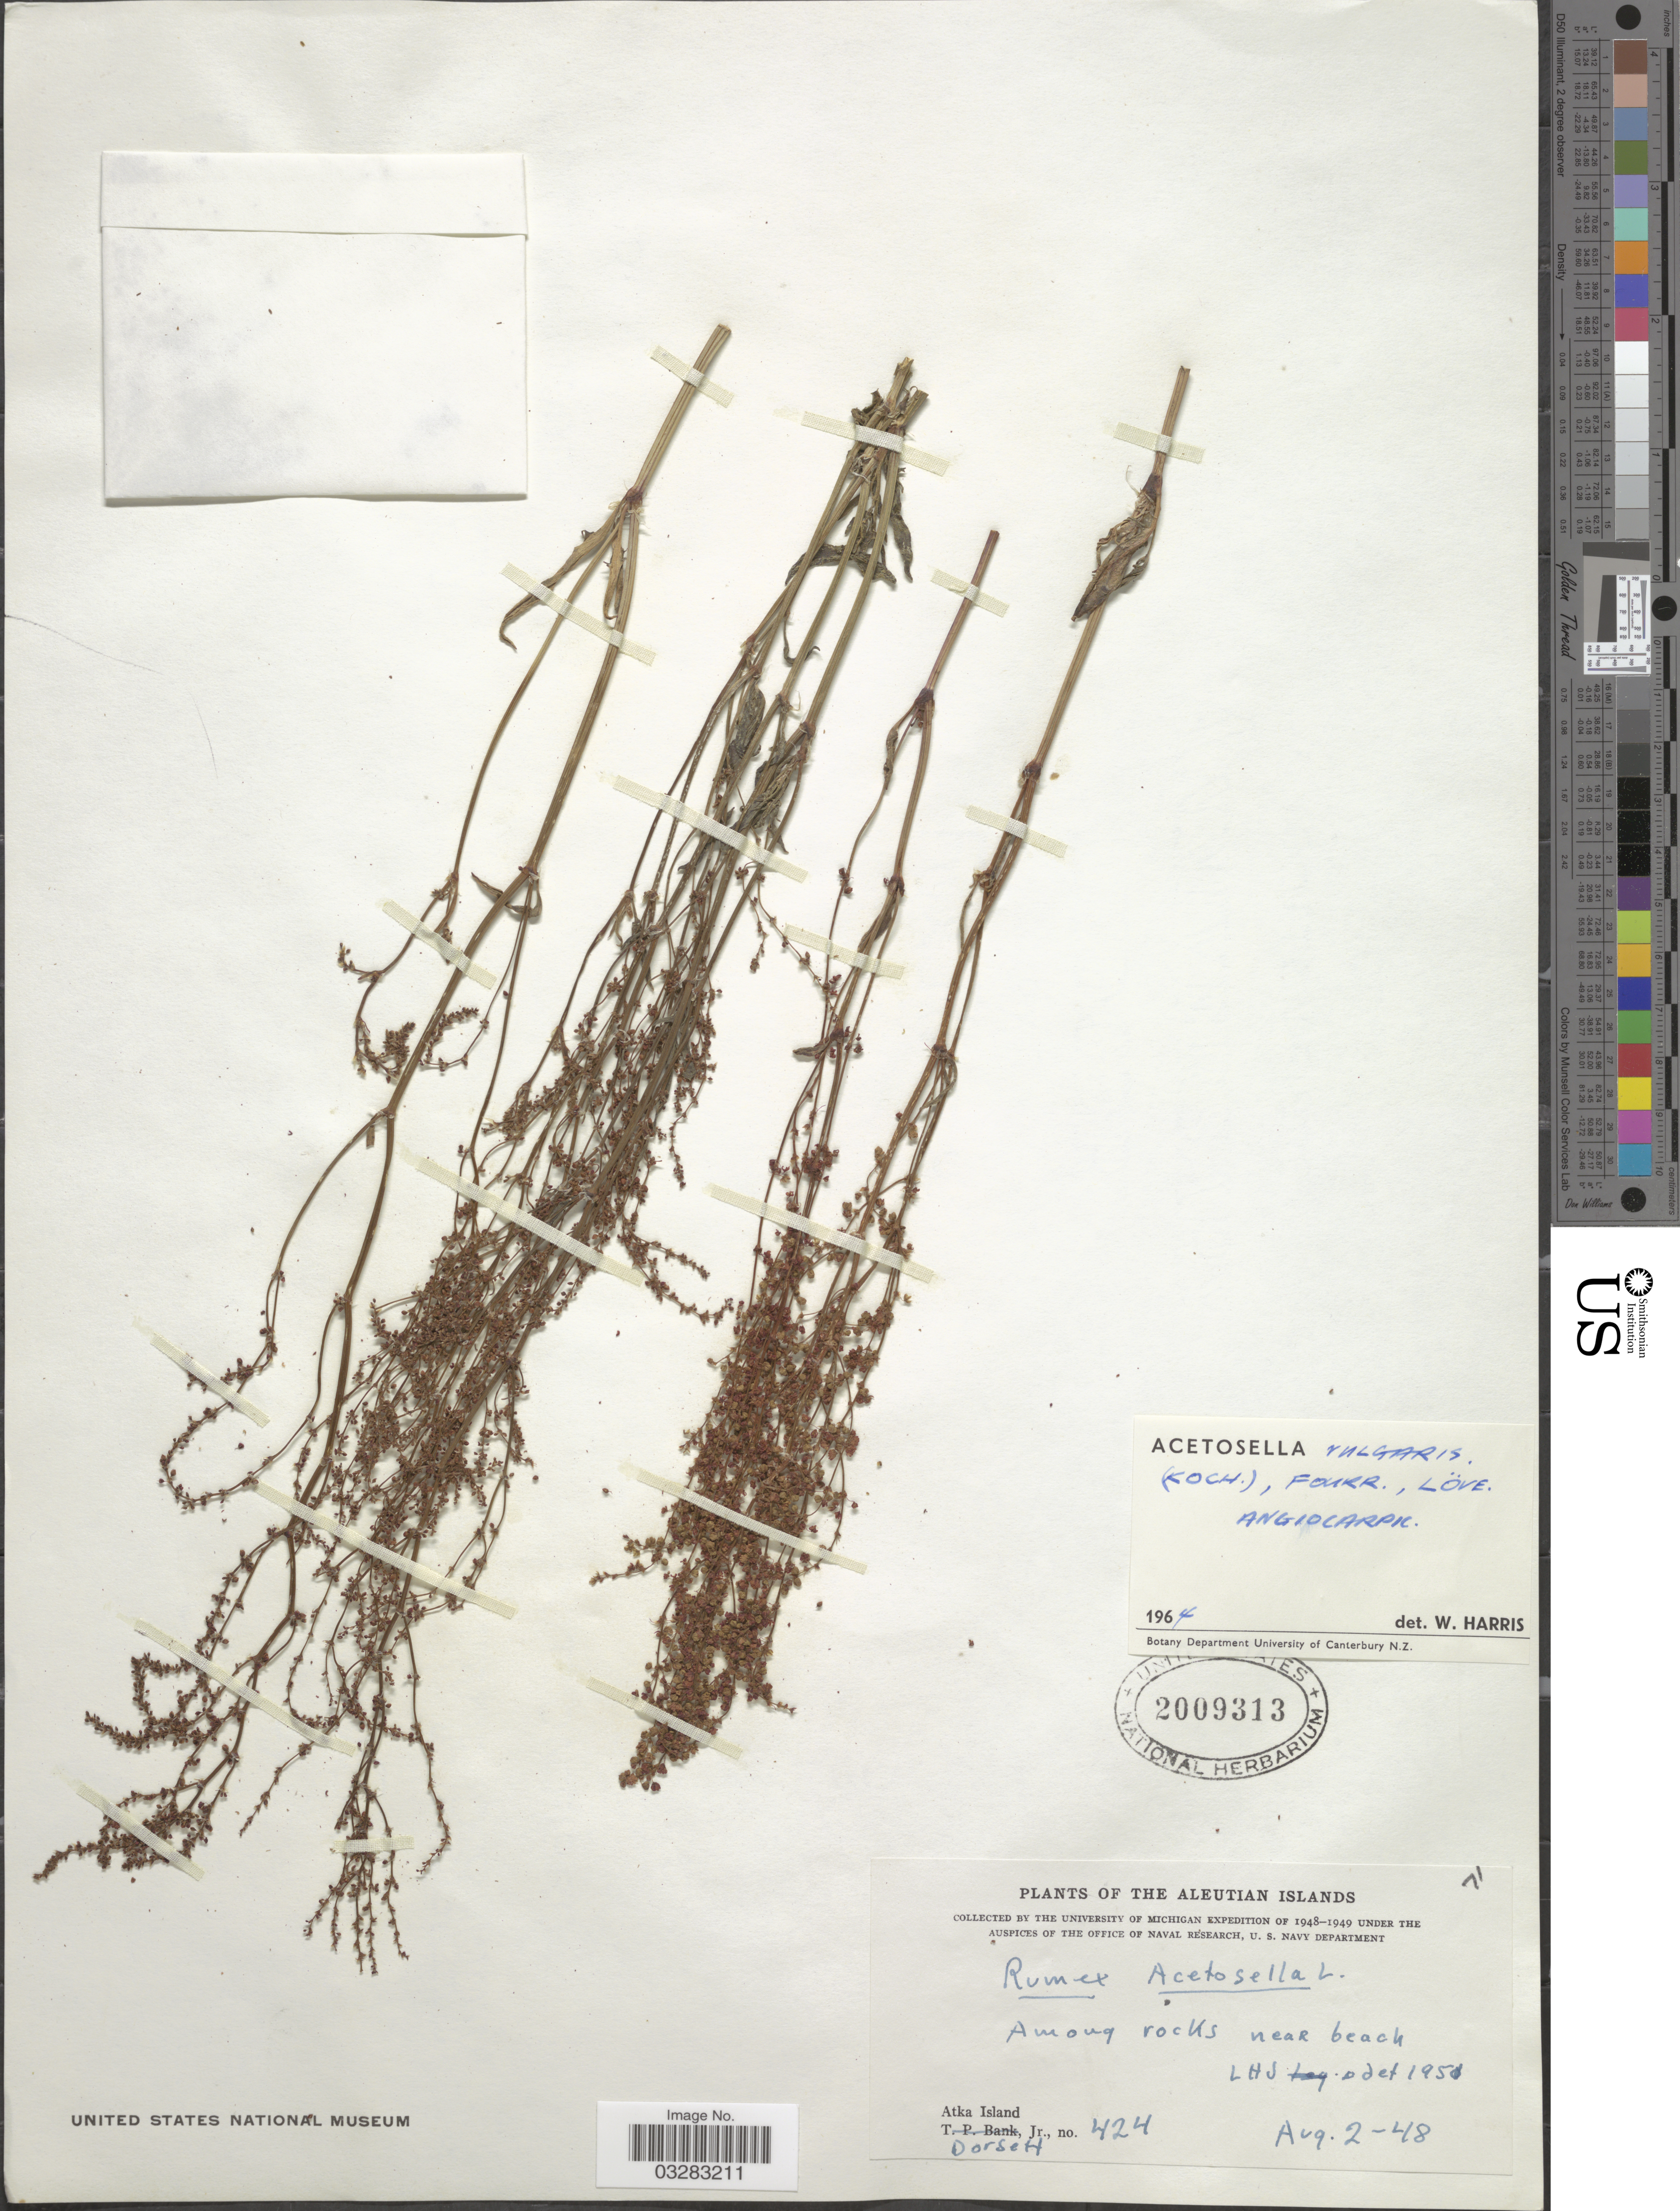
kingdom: Plantae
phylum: Tracheophyta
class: Magnoliopsida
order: Caryophyllales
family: Polygonaceae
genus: Rumex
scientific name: Rumex acetosella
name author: L.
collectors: -- Dorsett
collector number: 424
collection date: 1948-08-02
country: United States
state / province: Alaska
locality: The Aleutian Islands. Among rocks near beach. Atka Island.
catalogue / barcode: US 2009313